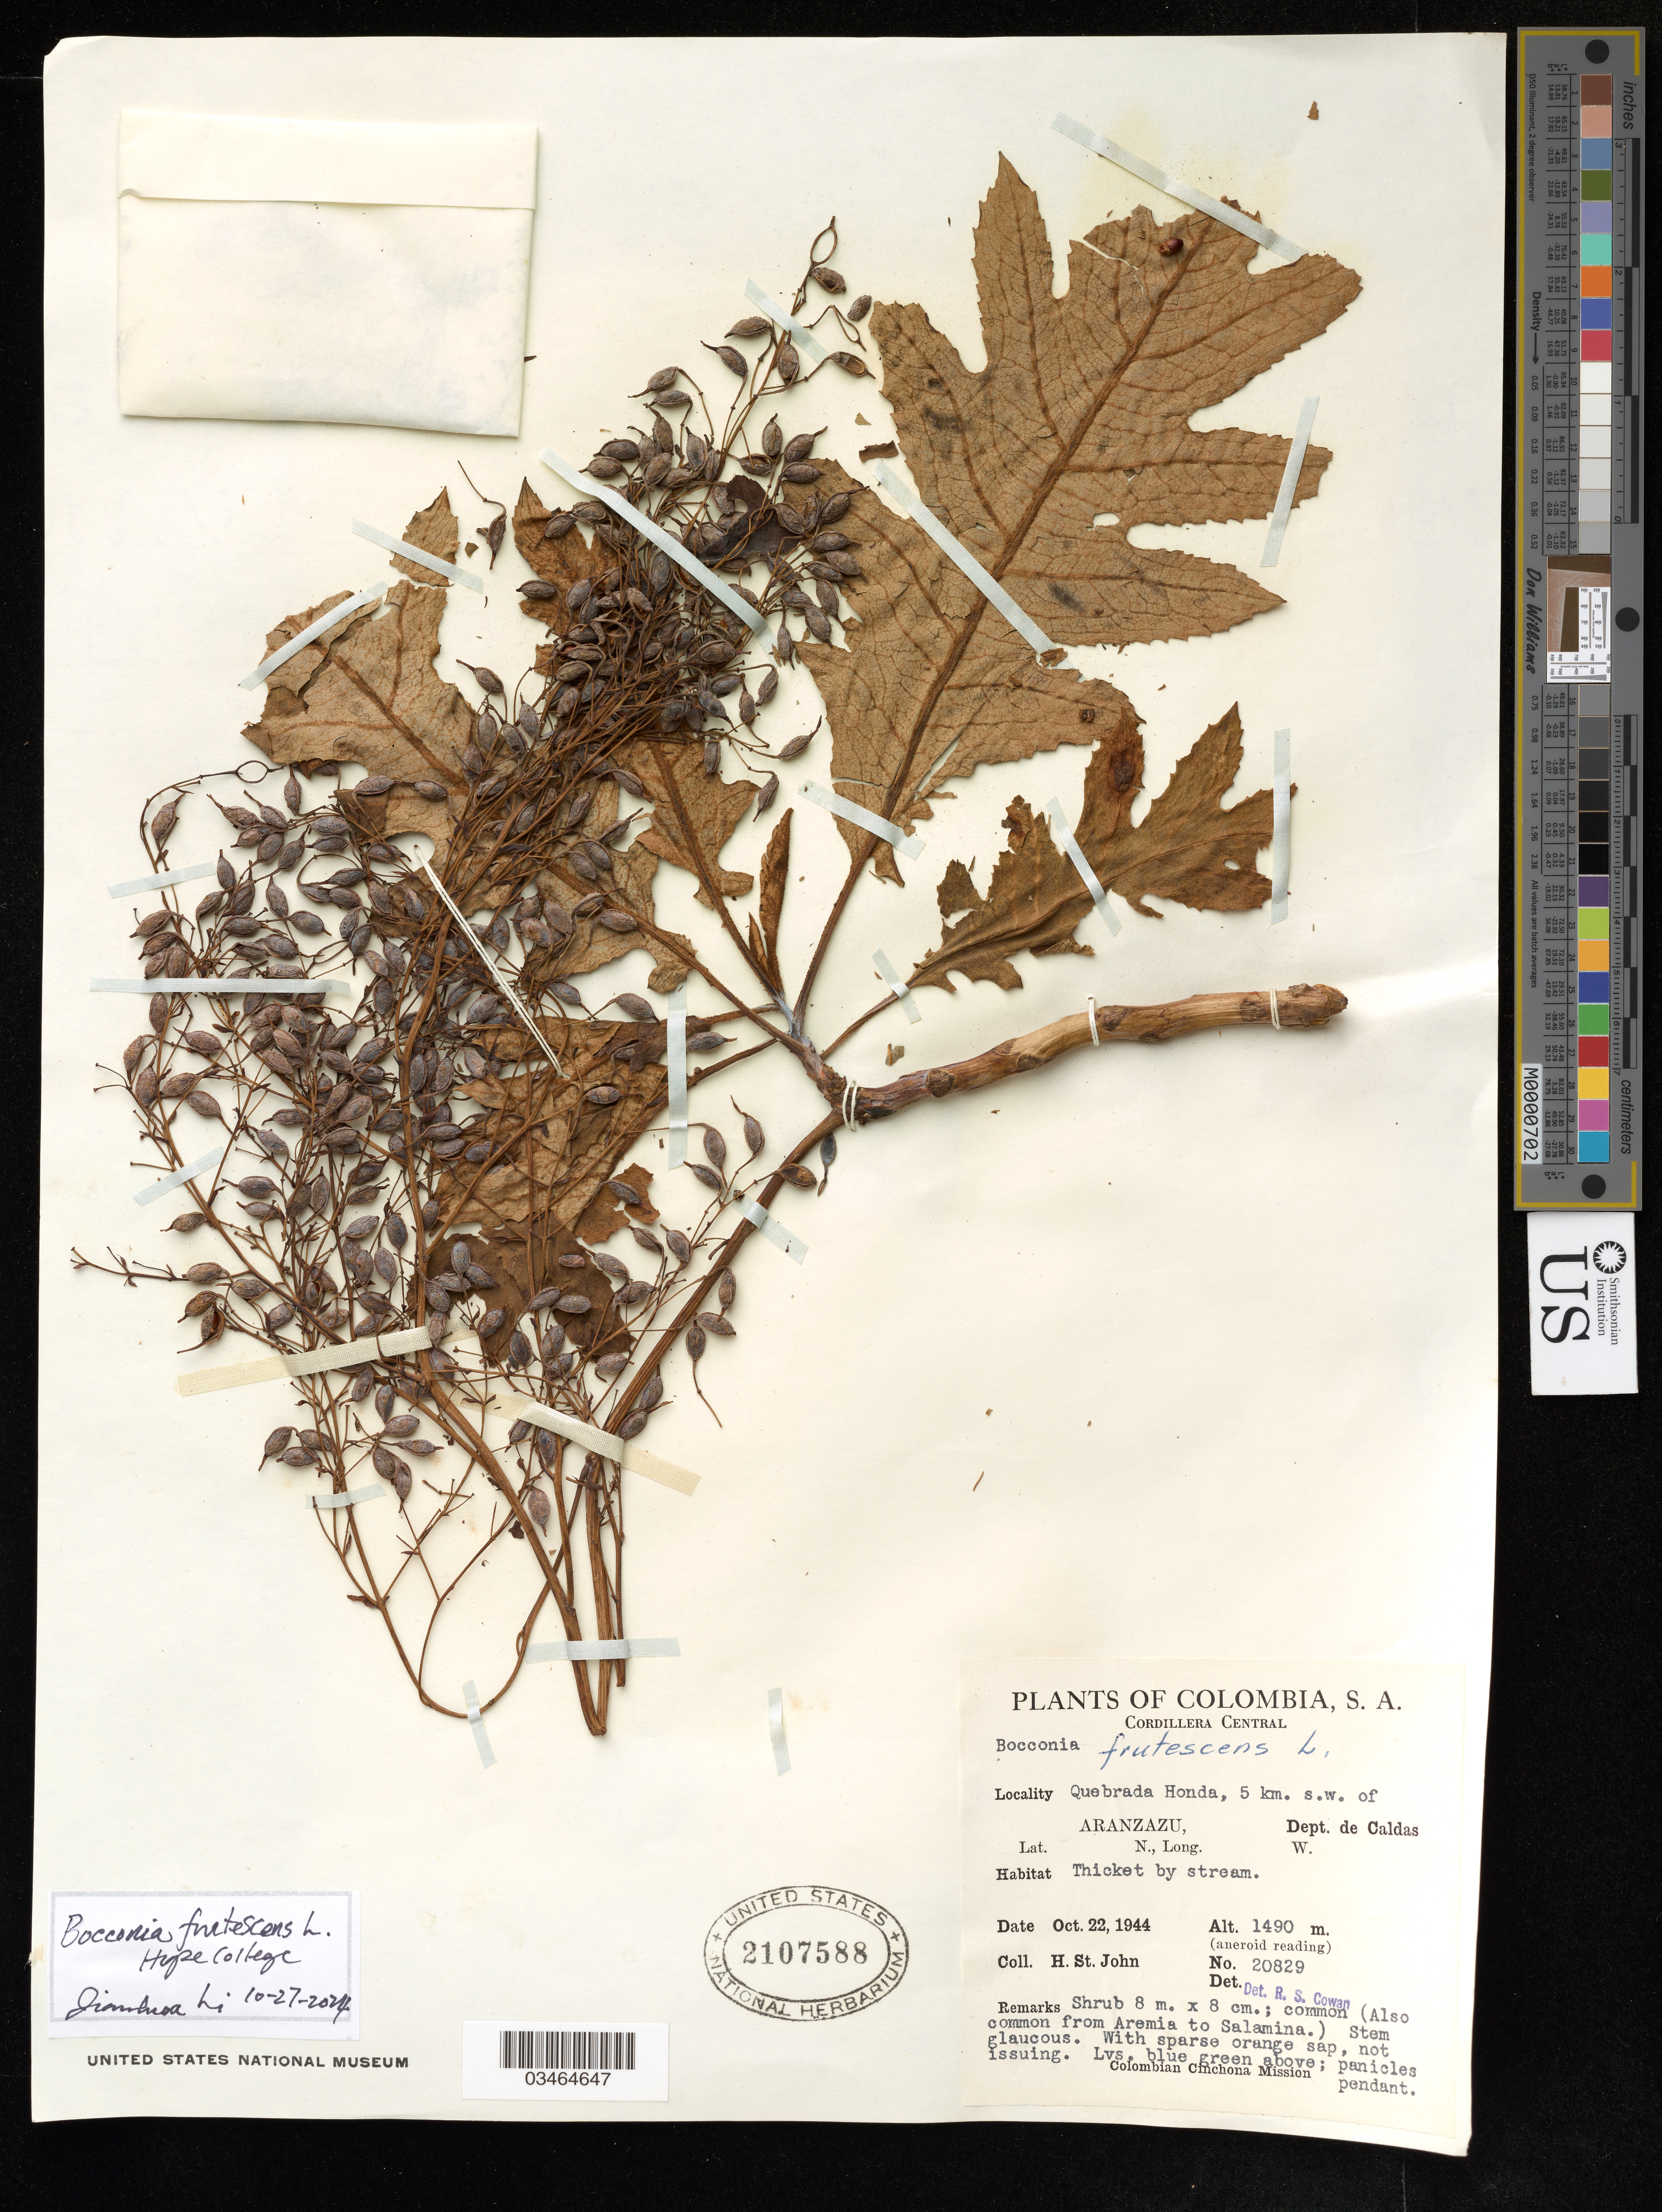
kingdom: Plantae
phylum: Tracheophyta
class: Magnoliopsida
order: Ranunculales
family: Papaveraceae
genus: Bocconia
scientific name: Bocconia frutescens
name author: L.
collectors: H. St. John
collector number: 20829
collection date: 1944-10-22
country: Colombia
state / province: Caldas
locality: Quebrada Honda, 5 km. s.w. of Aranzazu.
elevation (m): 1490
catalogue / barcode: US 2107588